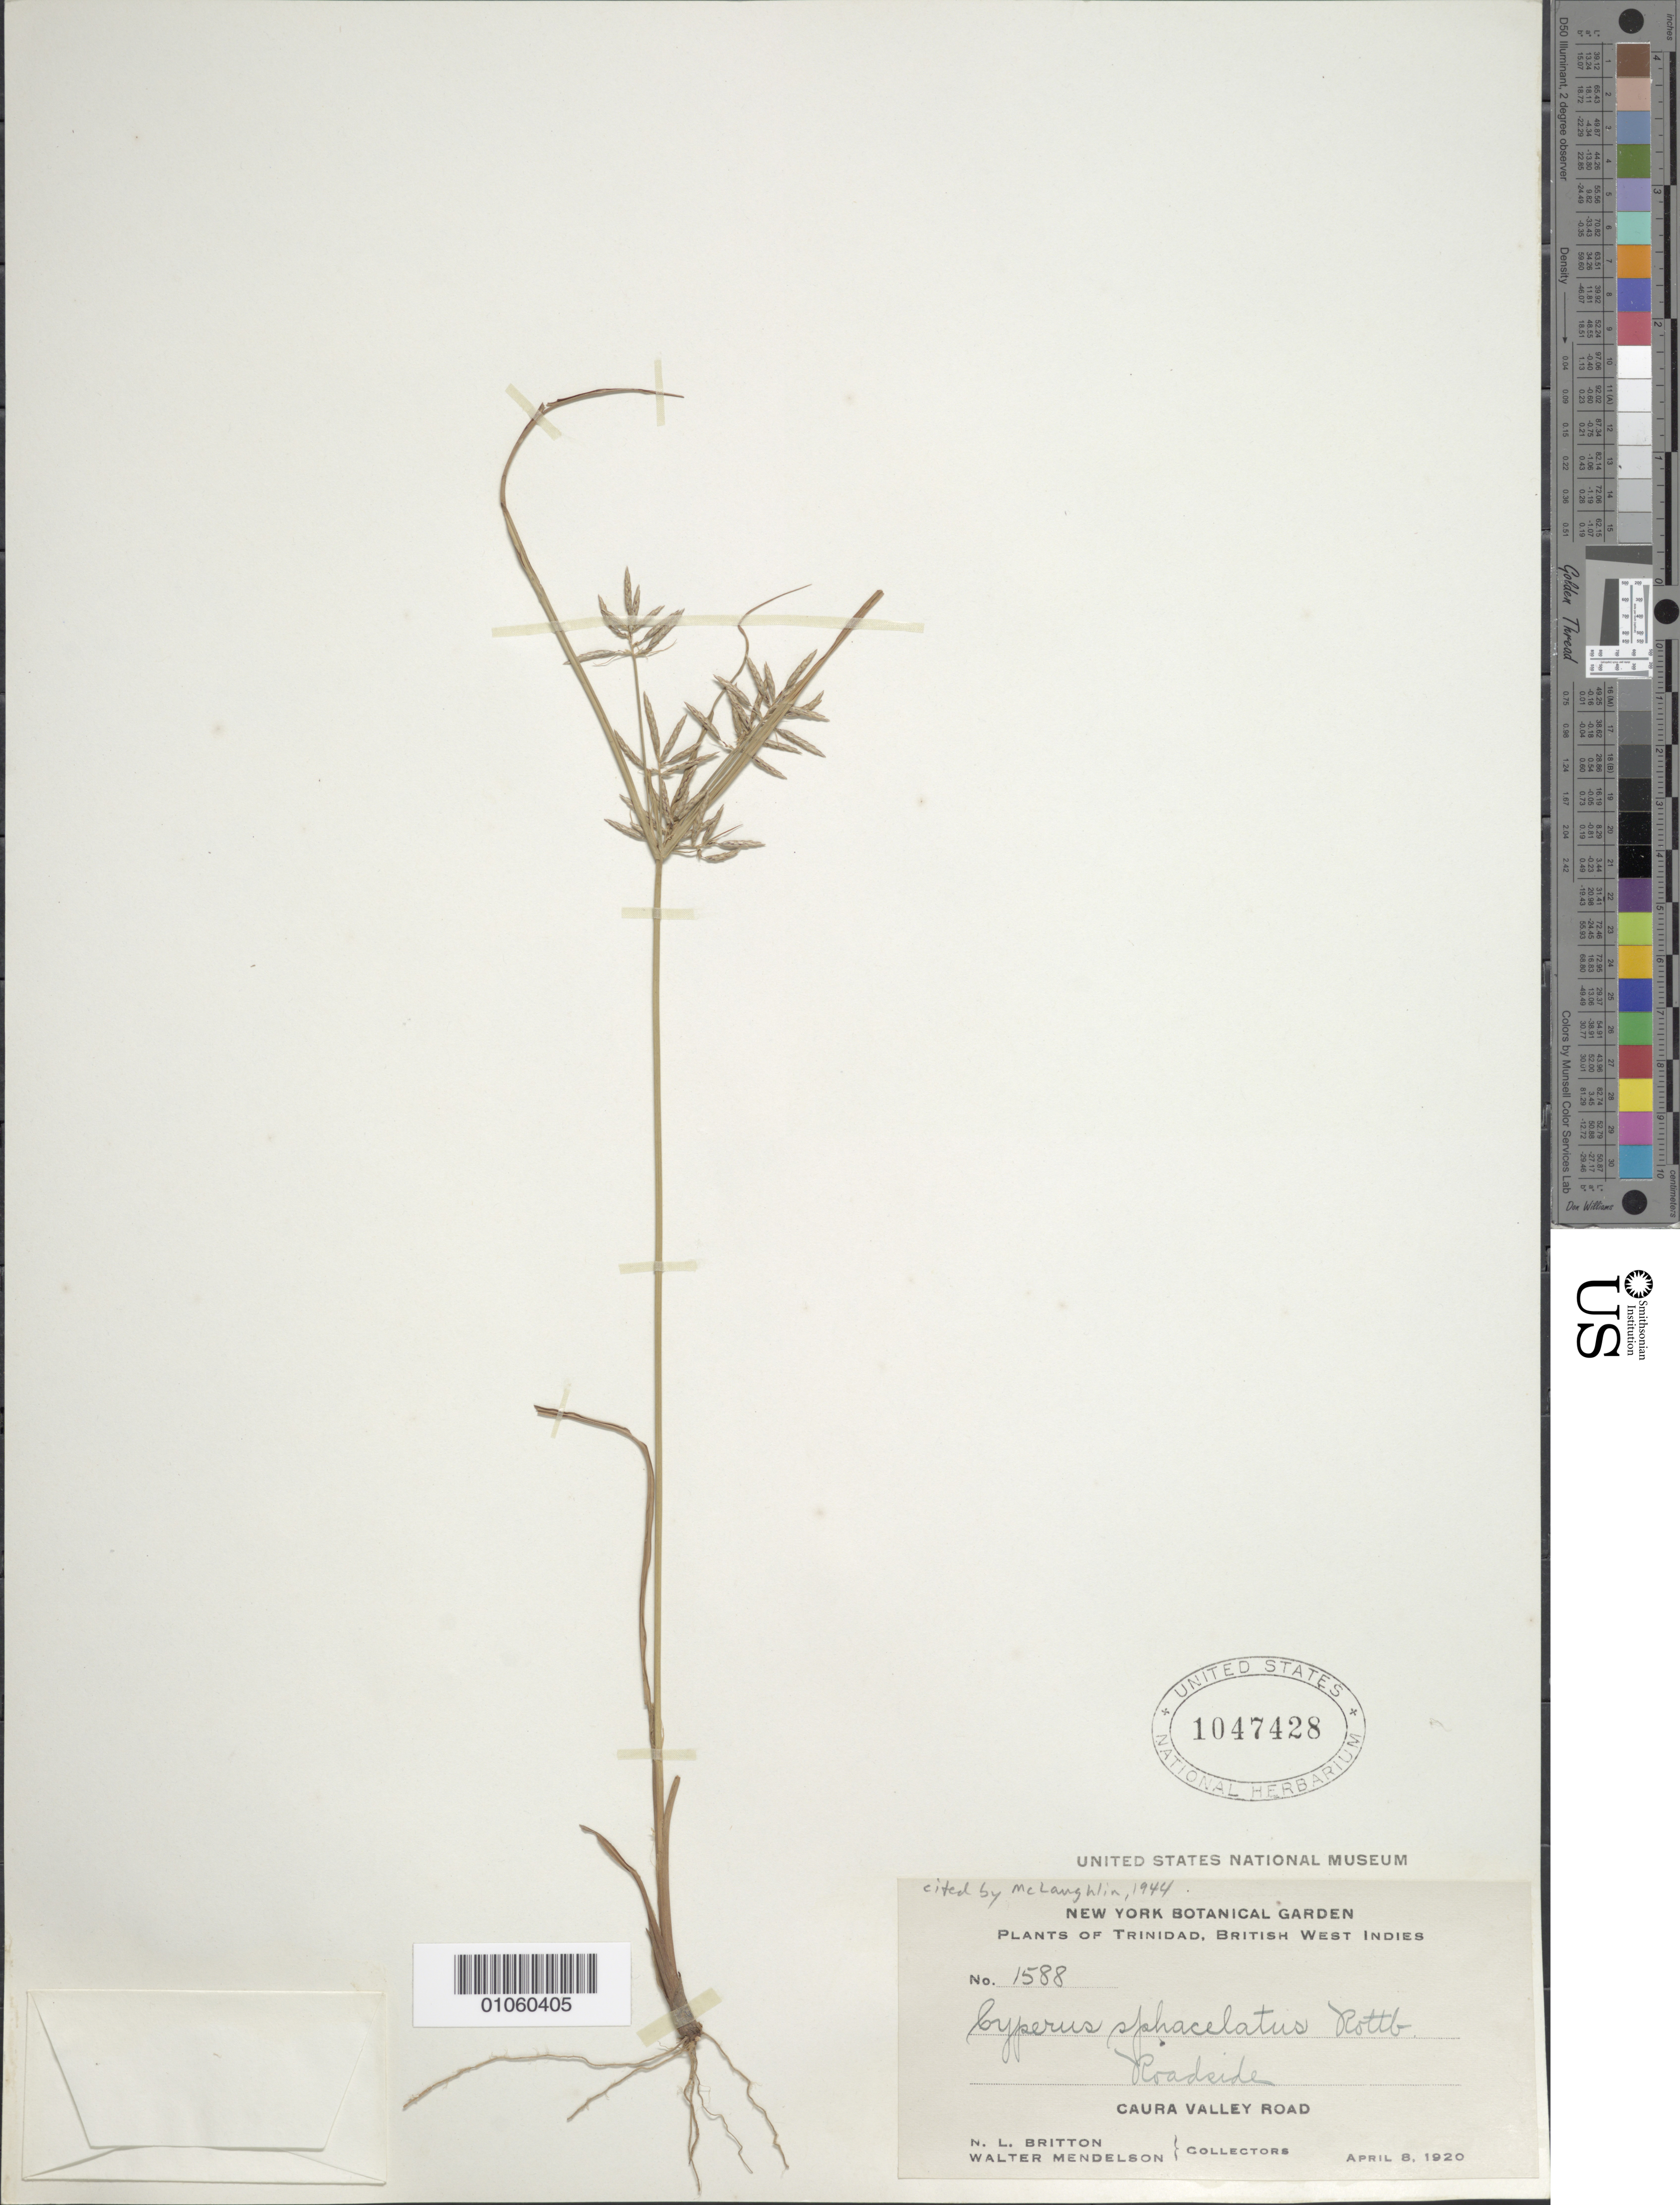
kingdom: Plantae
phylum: Tracheophyta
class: Liliopsida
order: Poales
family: Cyperaceae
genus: Cyperus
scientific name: Cyperus sphacelatus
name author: Rottb.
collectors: N. Britton & W. Mendelson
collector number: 1588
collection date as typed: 08 Apr 1920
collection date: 1920-04-08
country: Trinidad and Tobago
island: Trinidad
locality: Caura Valley Road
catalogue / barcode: US 1047428